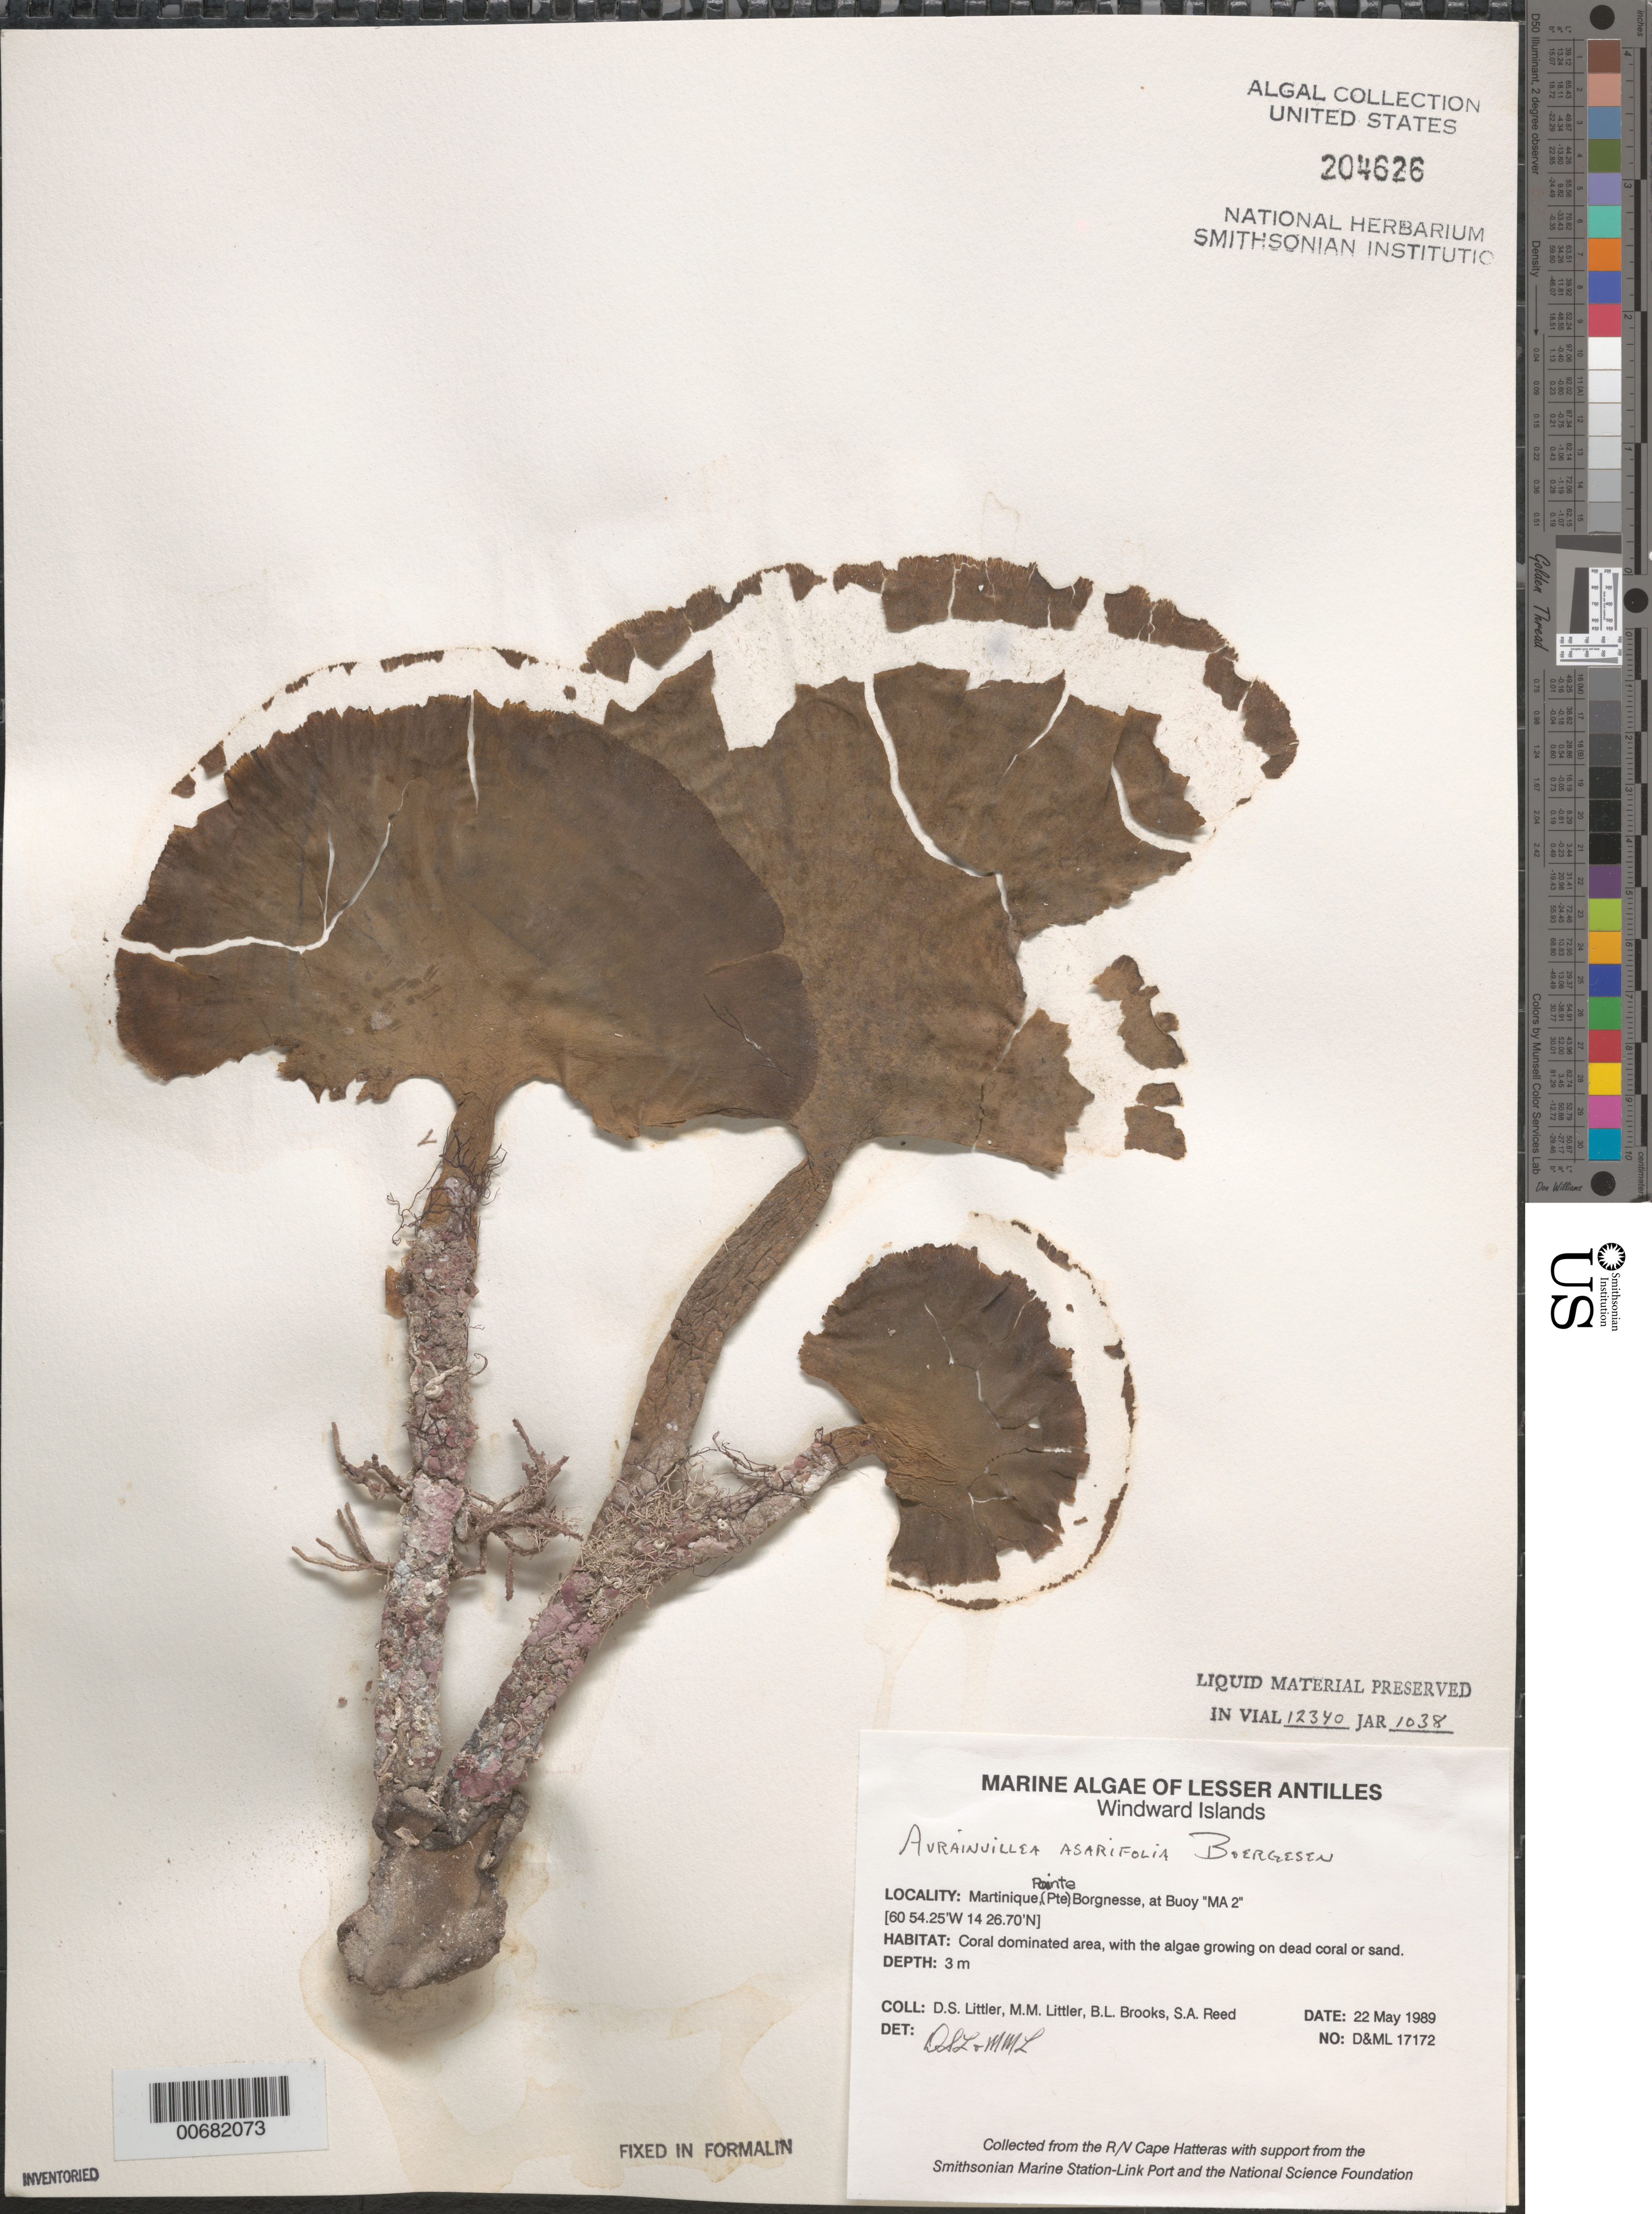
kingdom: Plantae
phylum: Chlorophyta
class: Ulvophyceae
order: Bryopsidales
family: Dichotomosiphonaceae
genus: Avrainvillea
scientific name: Avrainvillea asarifolia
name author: Børgesen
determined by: Littler, D. S.; Littler, M. M.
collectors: D. S. Littler, M. M. Littler, B. Brooks & S. Reed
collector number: D&ML 17172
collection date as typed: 22 May 1989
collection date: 1989-05-22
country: Martinique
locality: Pointe Borgnesse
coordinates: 14 26.70 N, 60 54.25' W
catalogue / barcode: US 204626